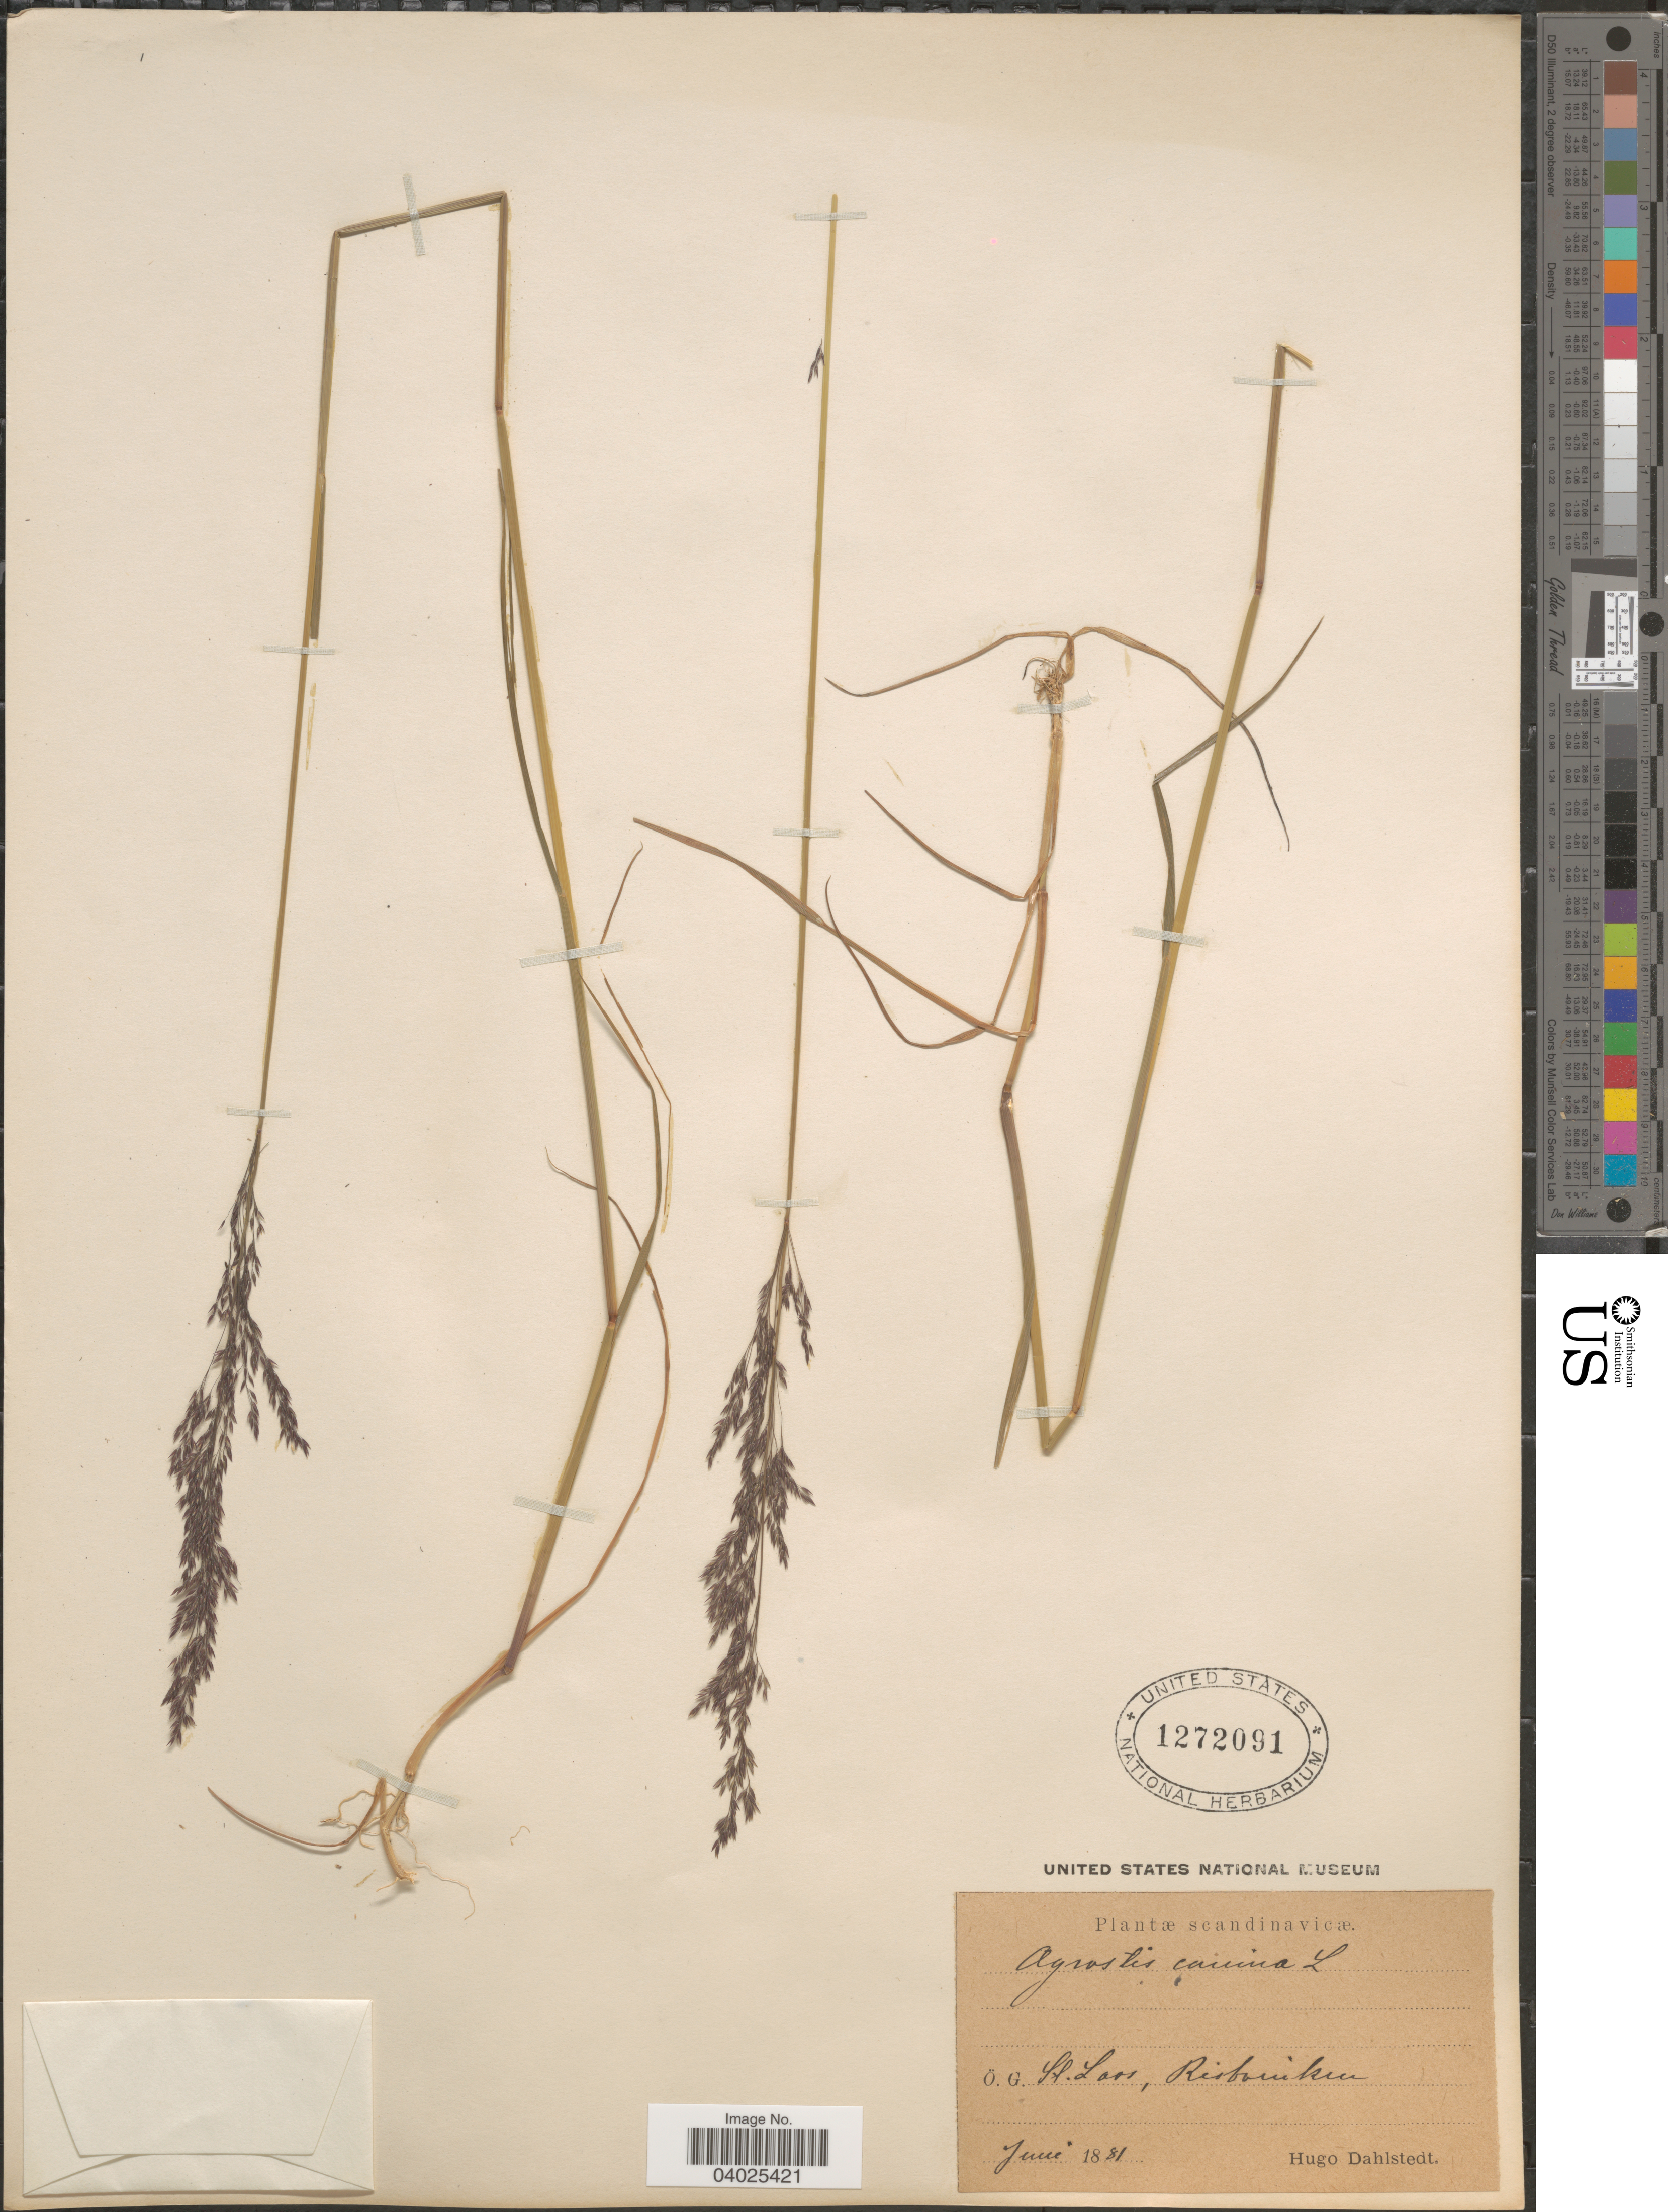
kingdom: Plantae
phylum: Tracheophyta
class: Liliopsida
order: Poales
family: Poaceae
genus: Agrostis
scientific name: Agrostis canina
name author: L.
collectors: H. G. Dahlstedt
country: Sweden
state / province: Östergötland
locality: Scandinavicæ. Ö. G. St. Loos, Risboniken [interpreted].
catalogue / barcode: US 1272091